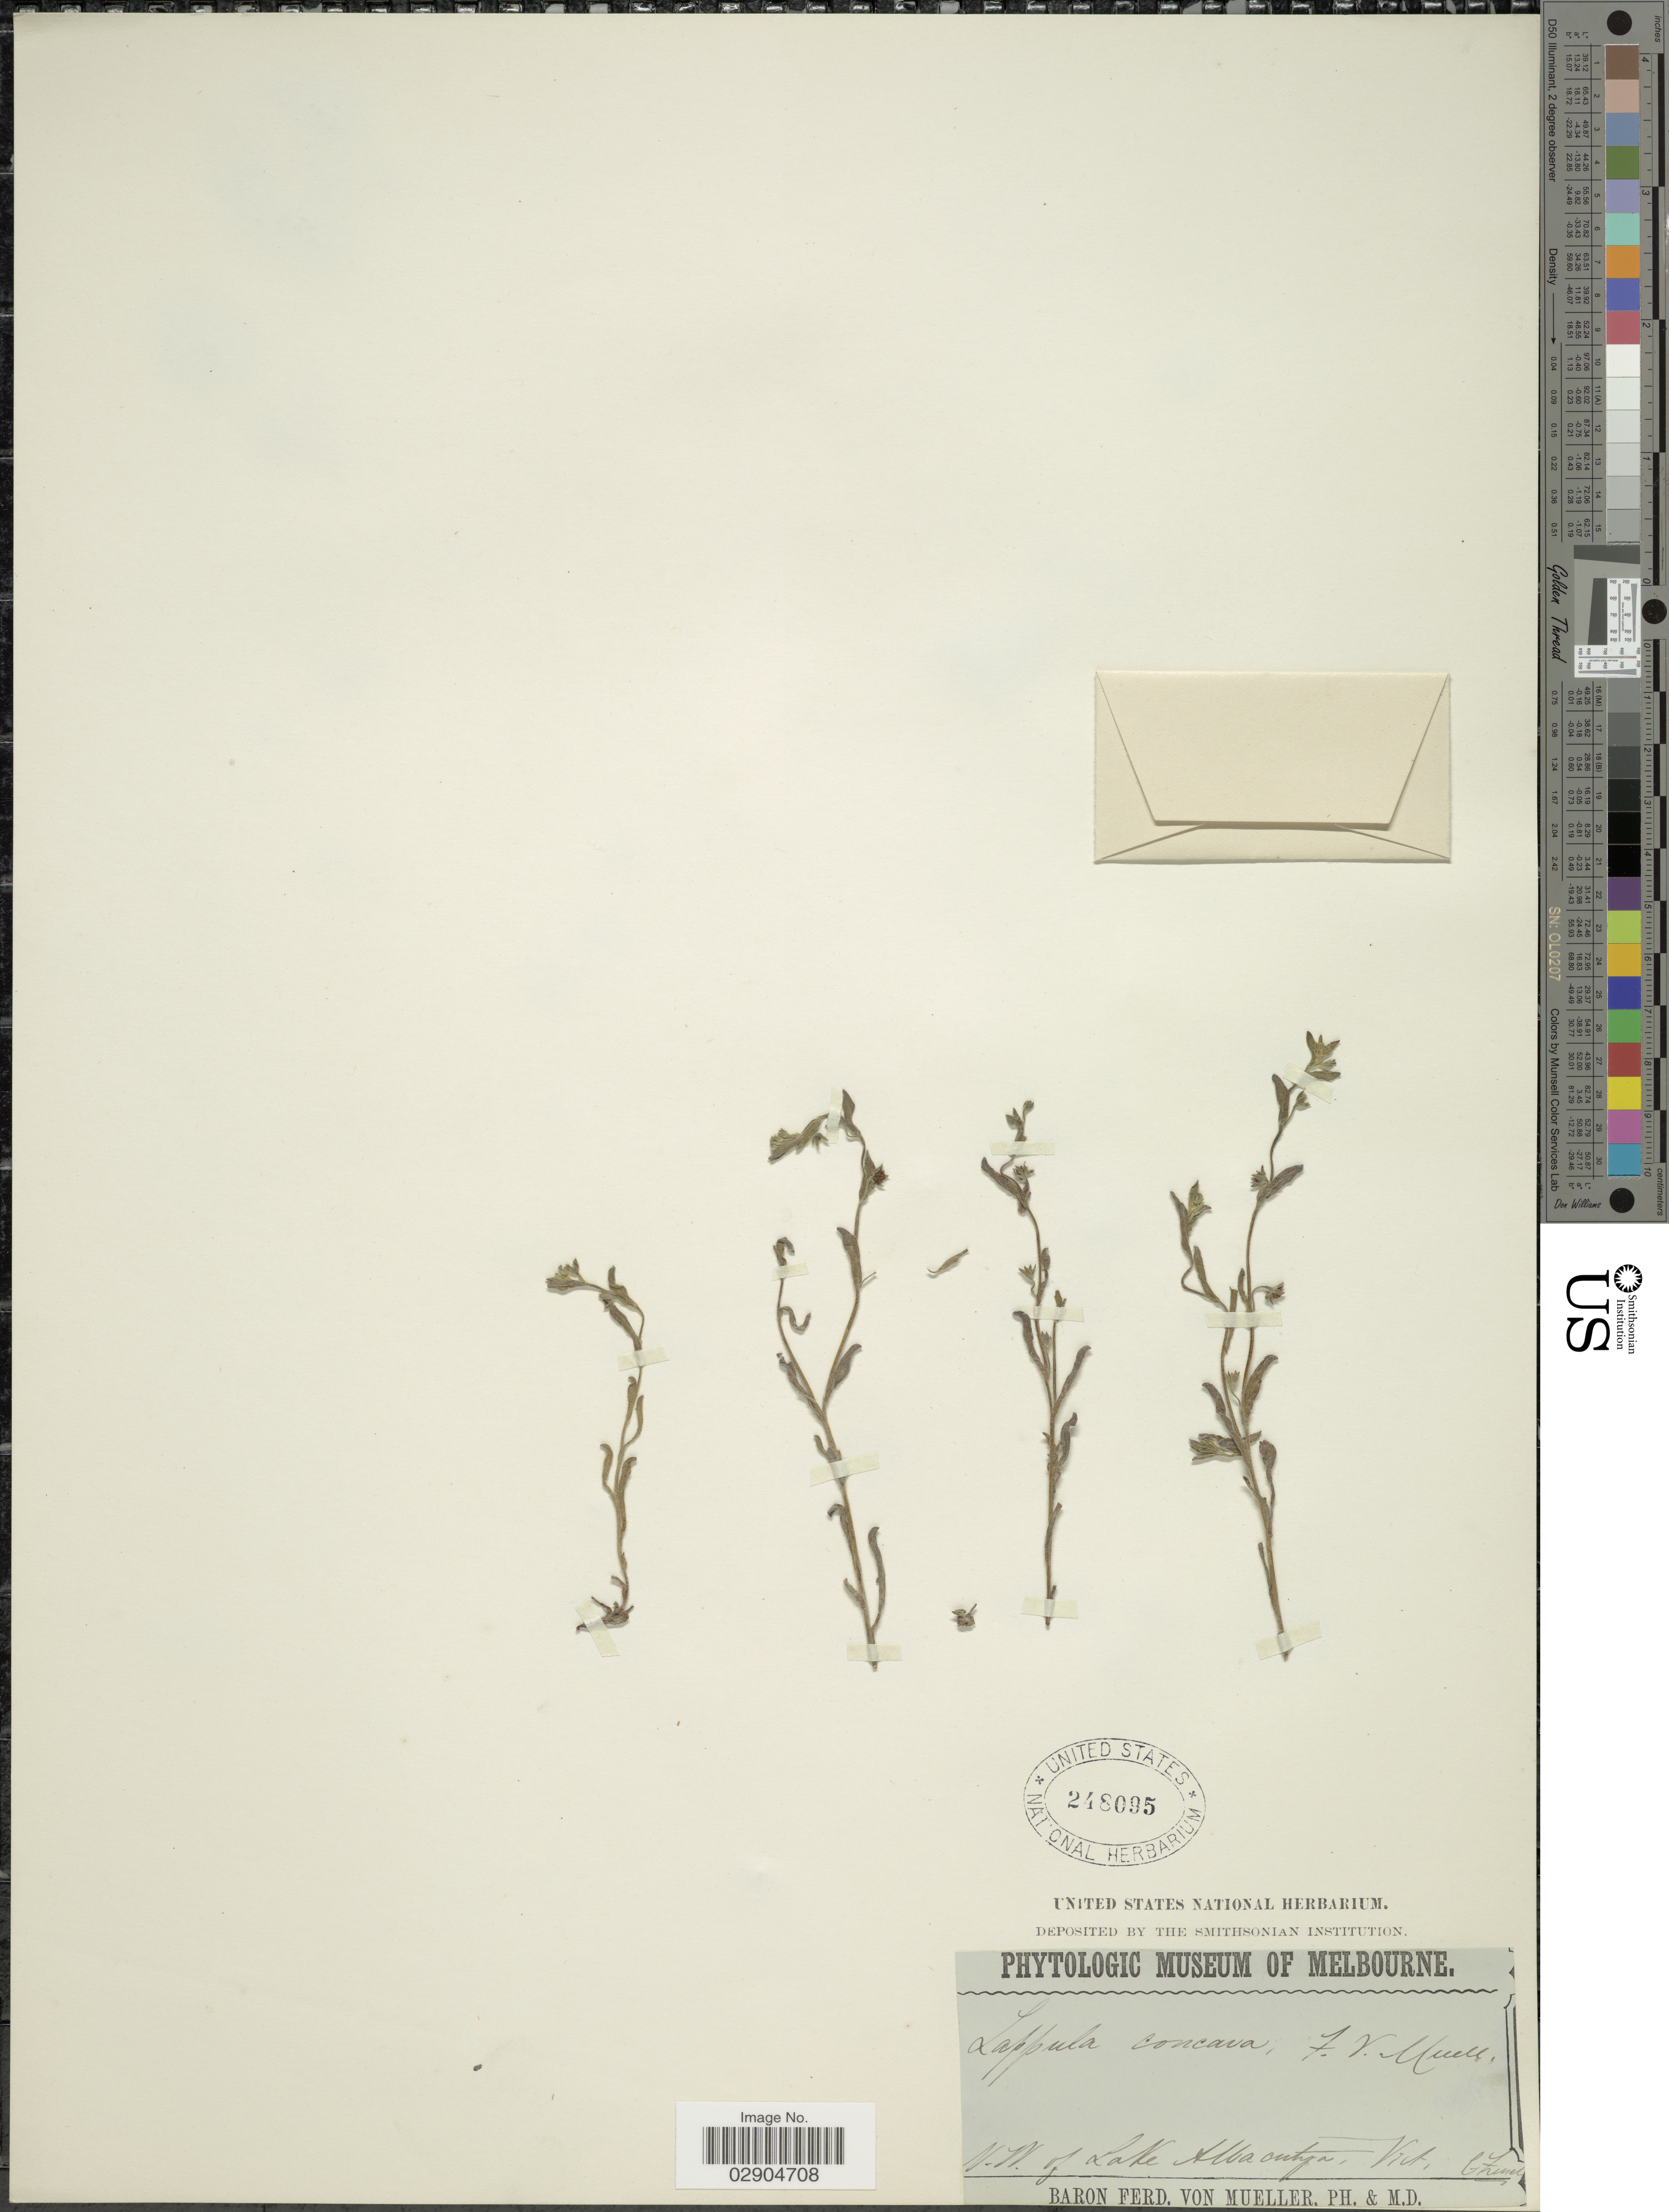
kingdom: Plantae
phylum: Tracheophyta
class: Magnoliopsida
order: Boraginales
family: Boraginaceae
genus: Lappula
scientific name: Lappula concavum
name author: (F. Muell.) F. Muell.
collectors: G. Zend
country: Australia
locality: N.W. of Lake Allacutya, Vict.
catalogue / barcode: US 248095